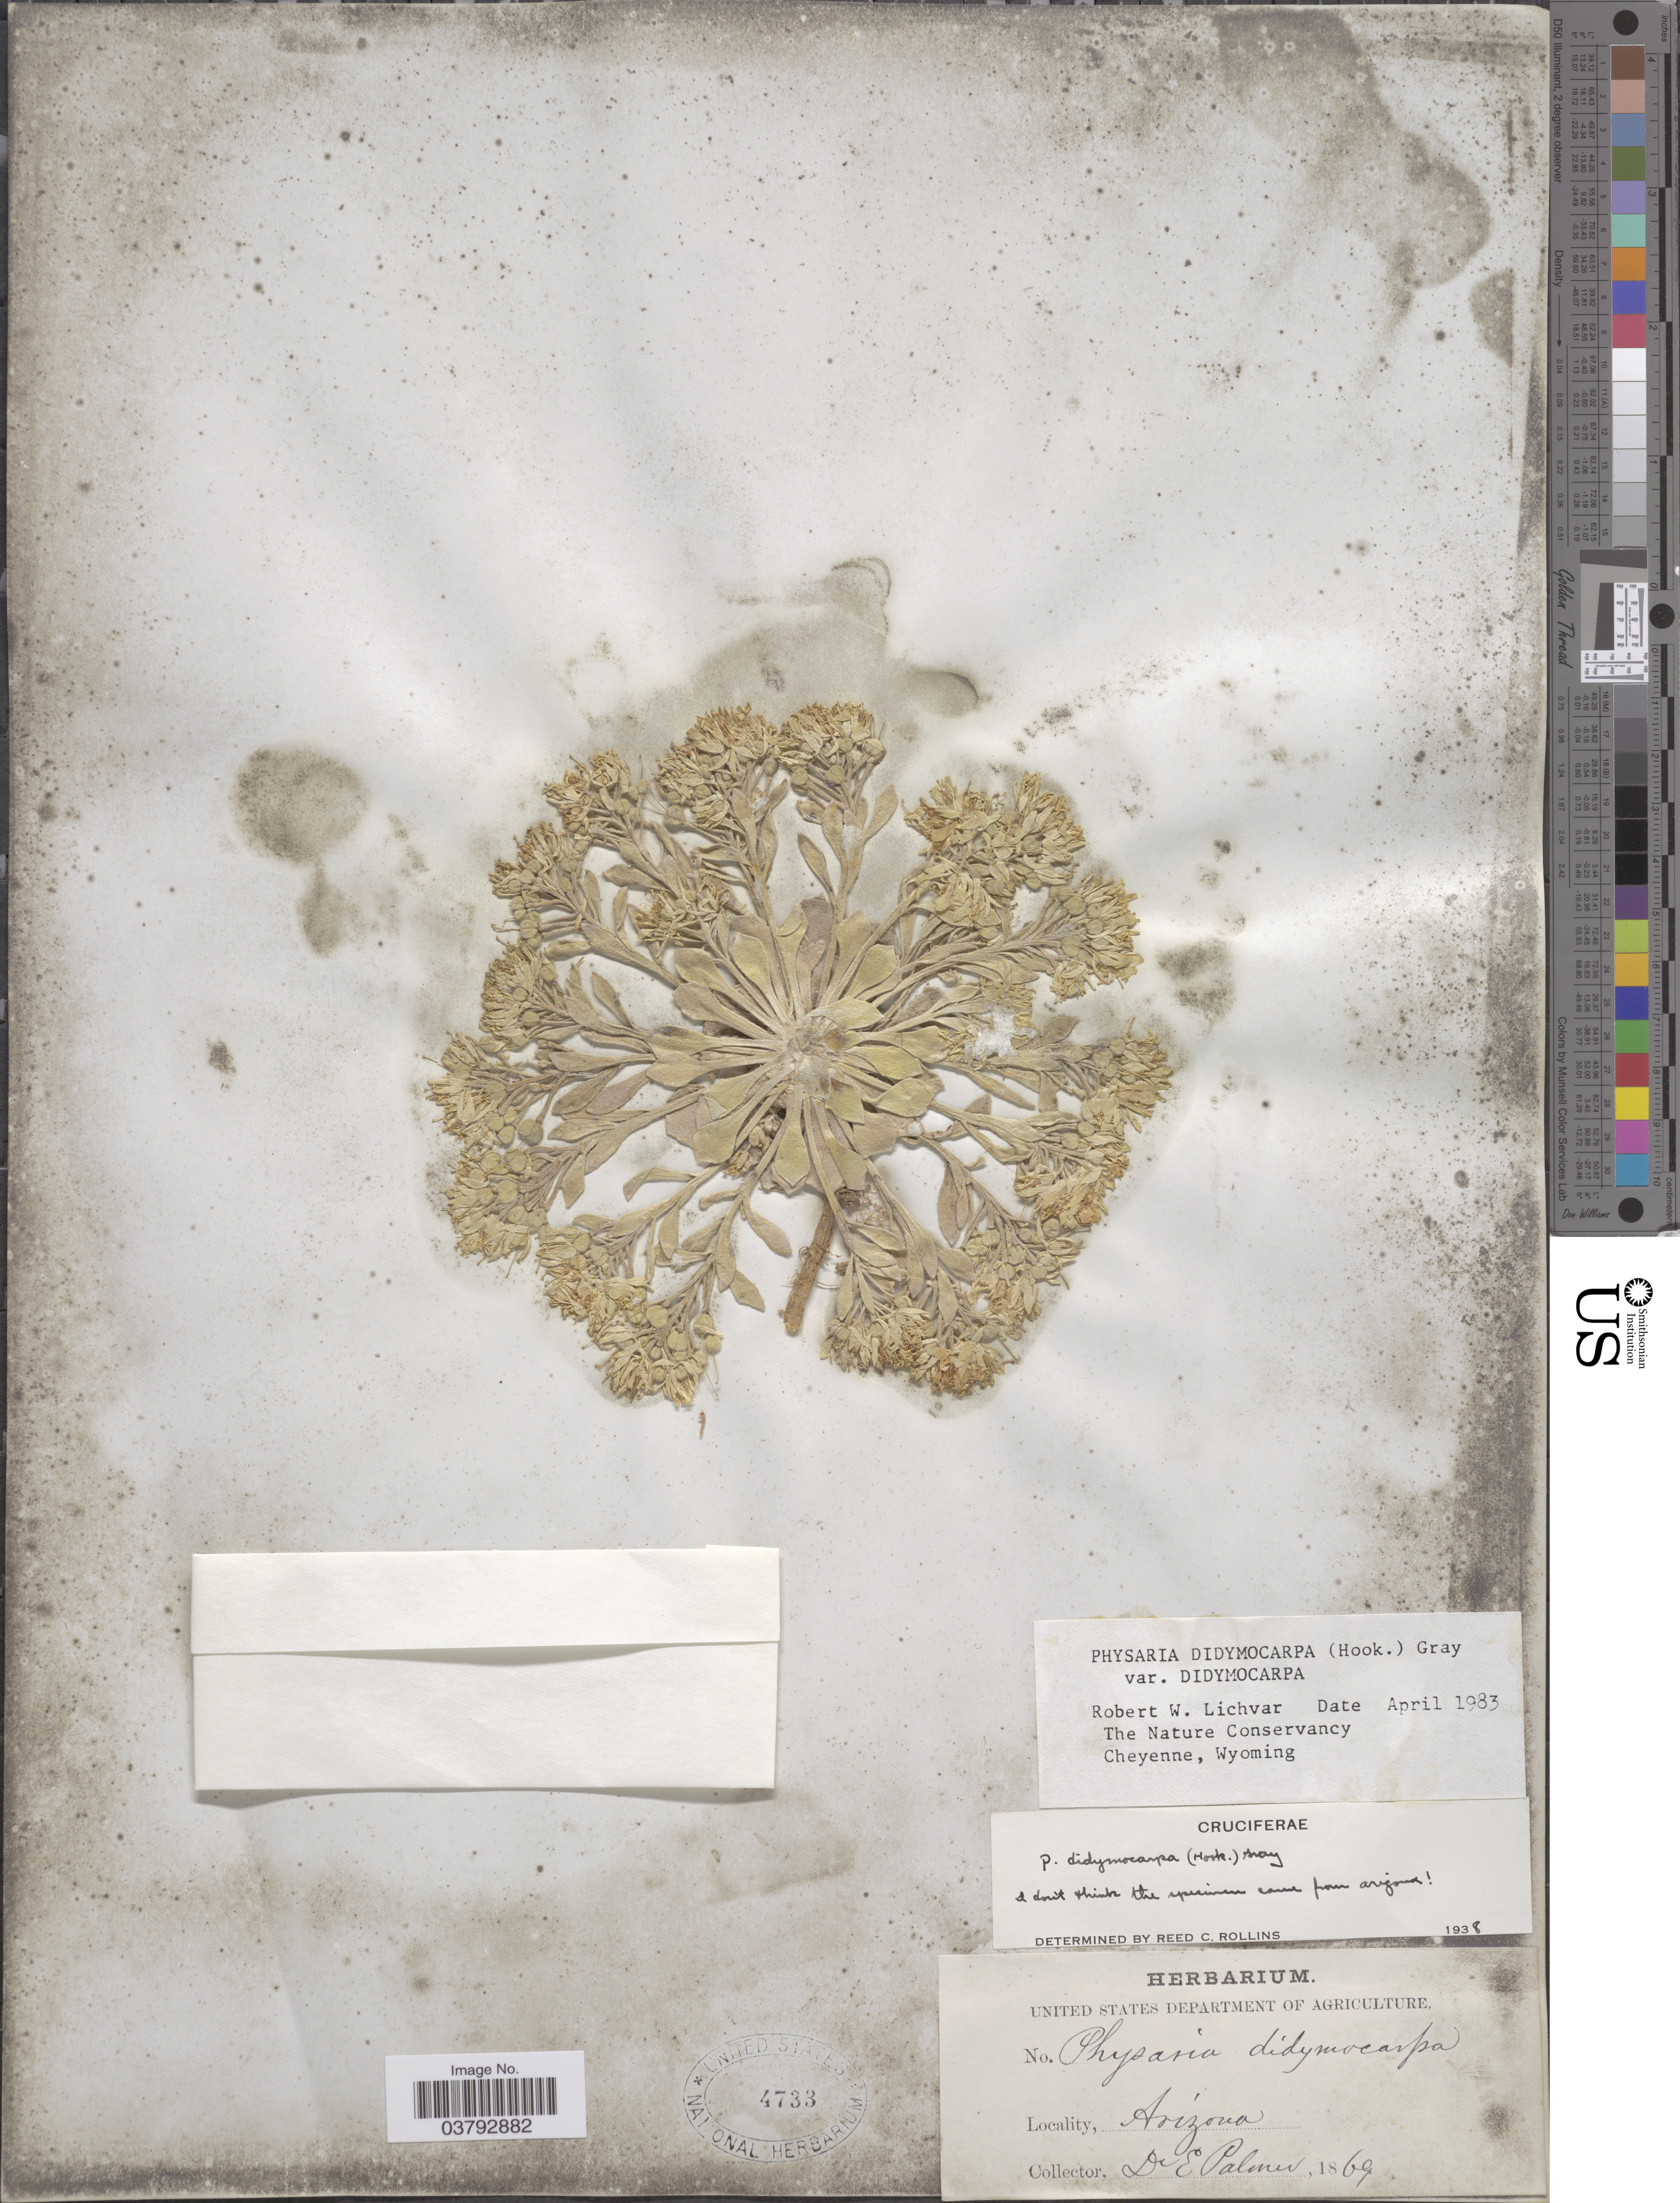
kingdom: Plantae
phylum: Tracheophyta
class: Magnoliopsida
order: Brassicales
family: Brassicaceae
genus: Physaria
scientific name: Physaria didymocarpa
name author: (Hook.) A. Gray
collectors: E. Palmer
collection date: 1869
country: United States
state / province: Arizona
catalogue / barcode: US 4733